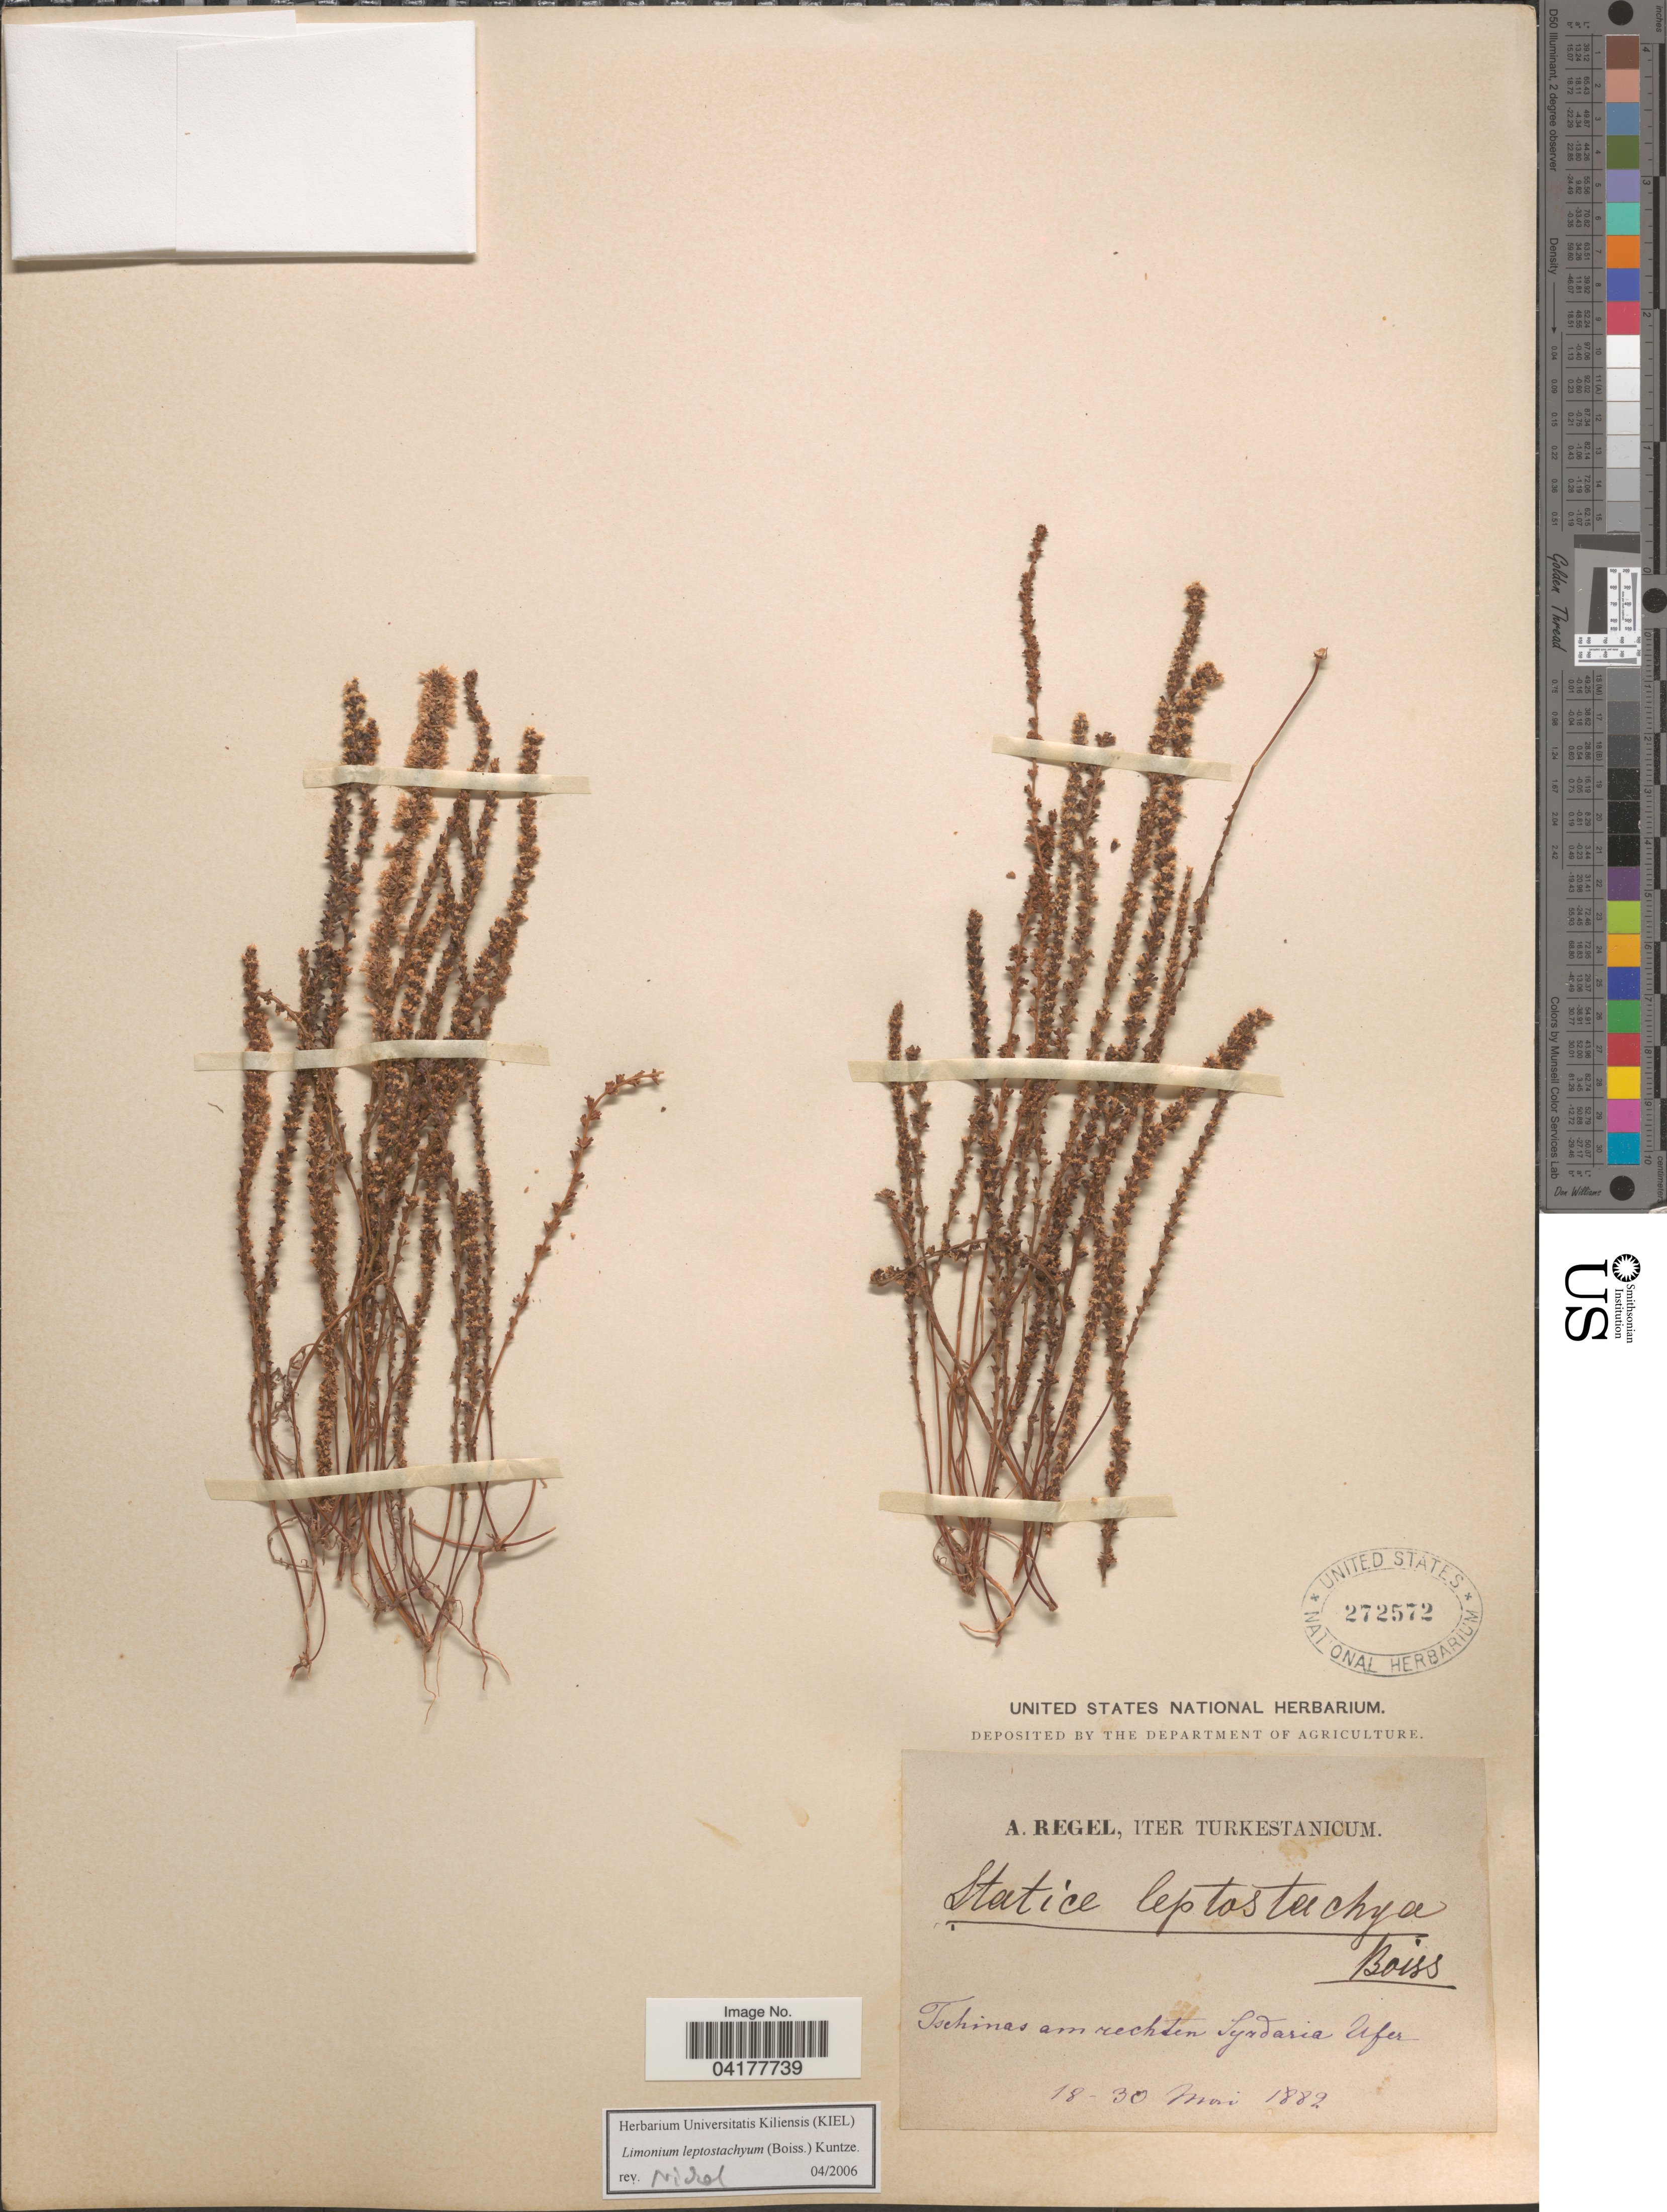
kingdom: Plantae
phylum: Tracheophyta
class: Magnoliopsida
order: Caryophyllales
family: Plumbaginaceae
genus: Psylliostachys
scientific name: Psylliostachys leptostachyus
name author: (Boiss.) Roshkova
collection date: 1882-05-18/1882-05-30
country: Uzbekistan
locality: Iter Turkestanicum. Tschinas am rechten Syrdaria Ufer.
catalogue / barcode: US 272572